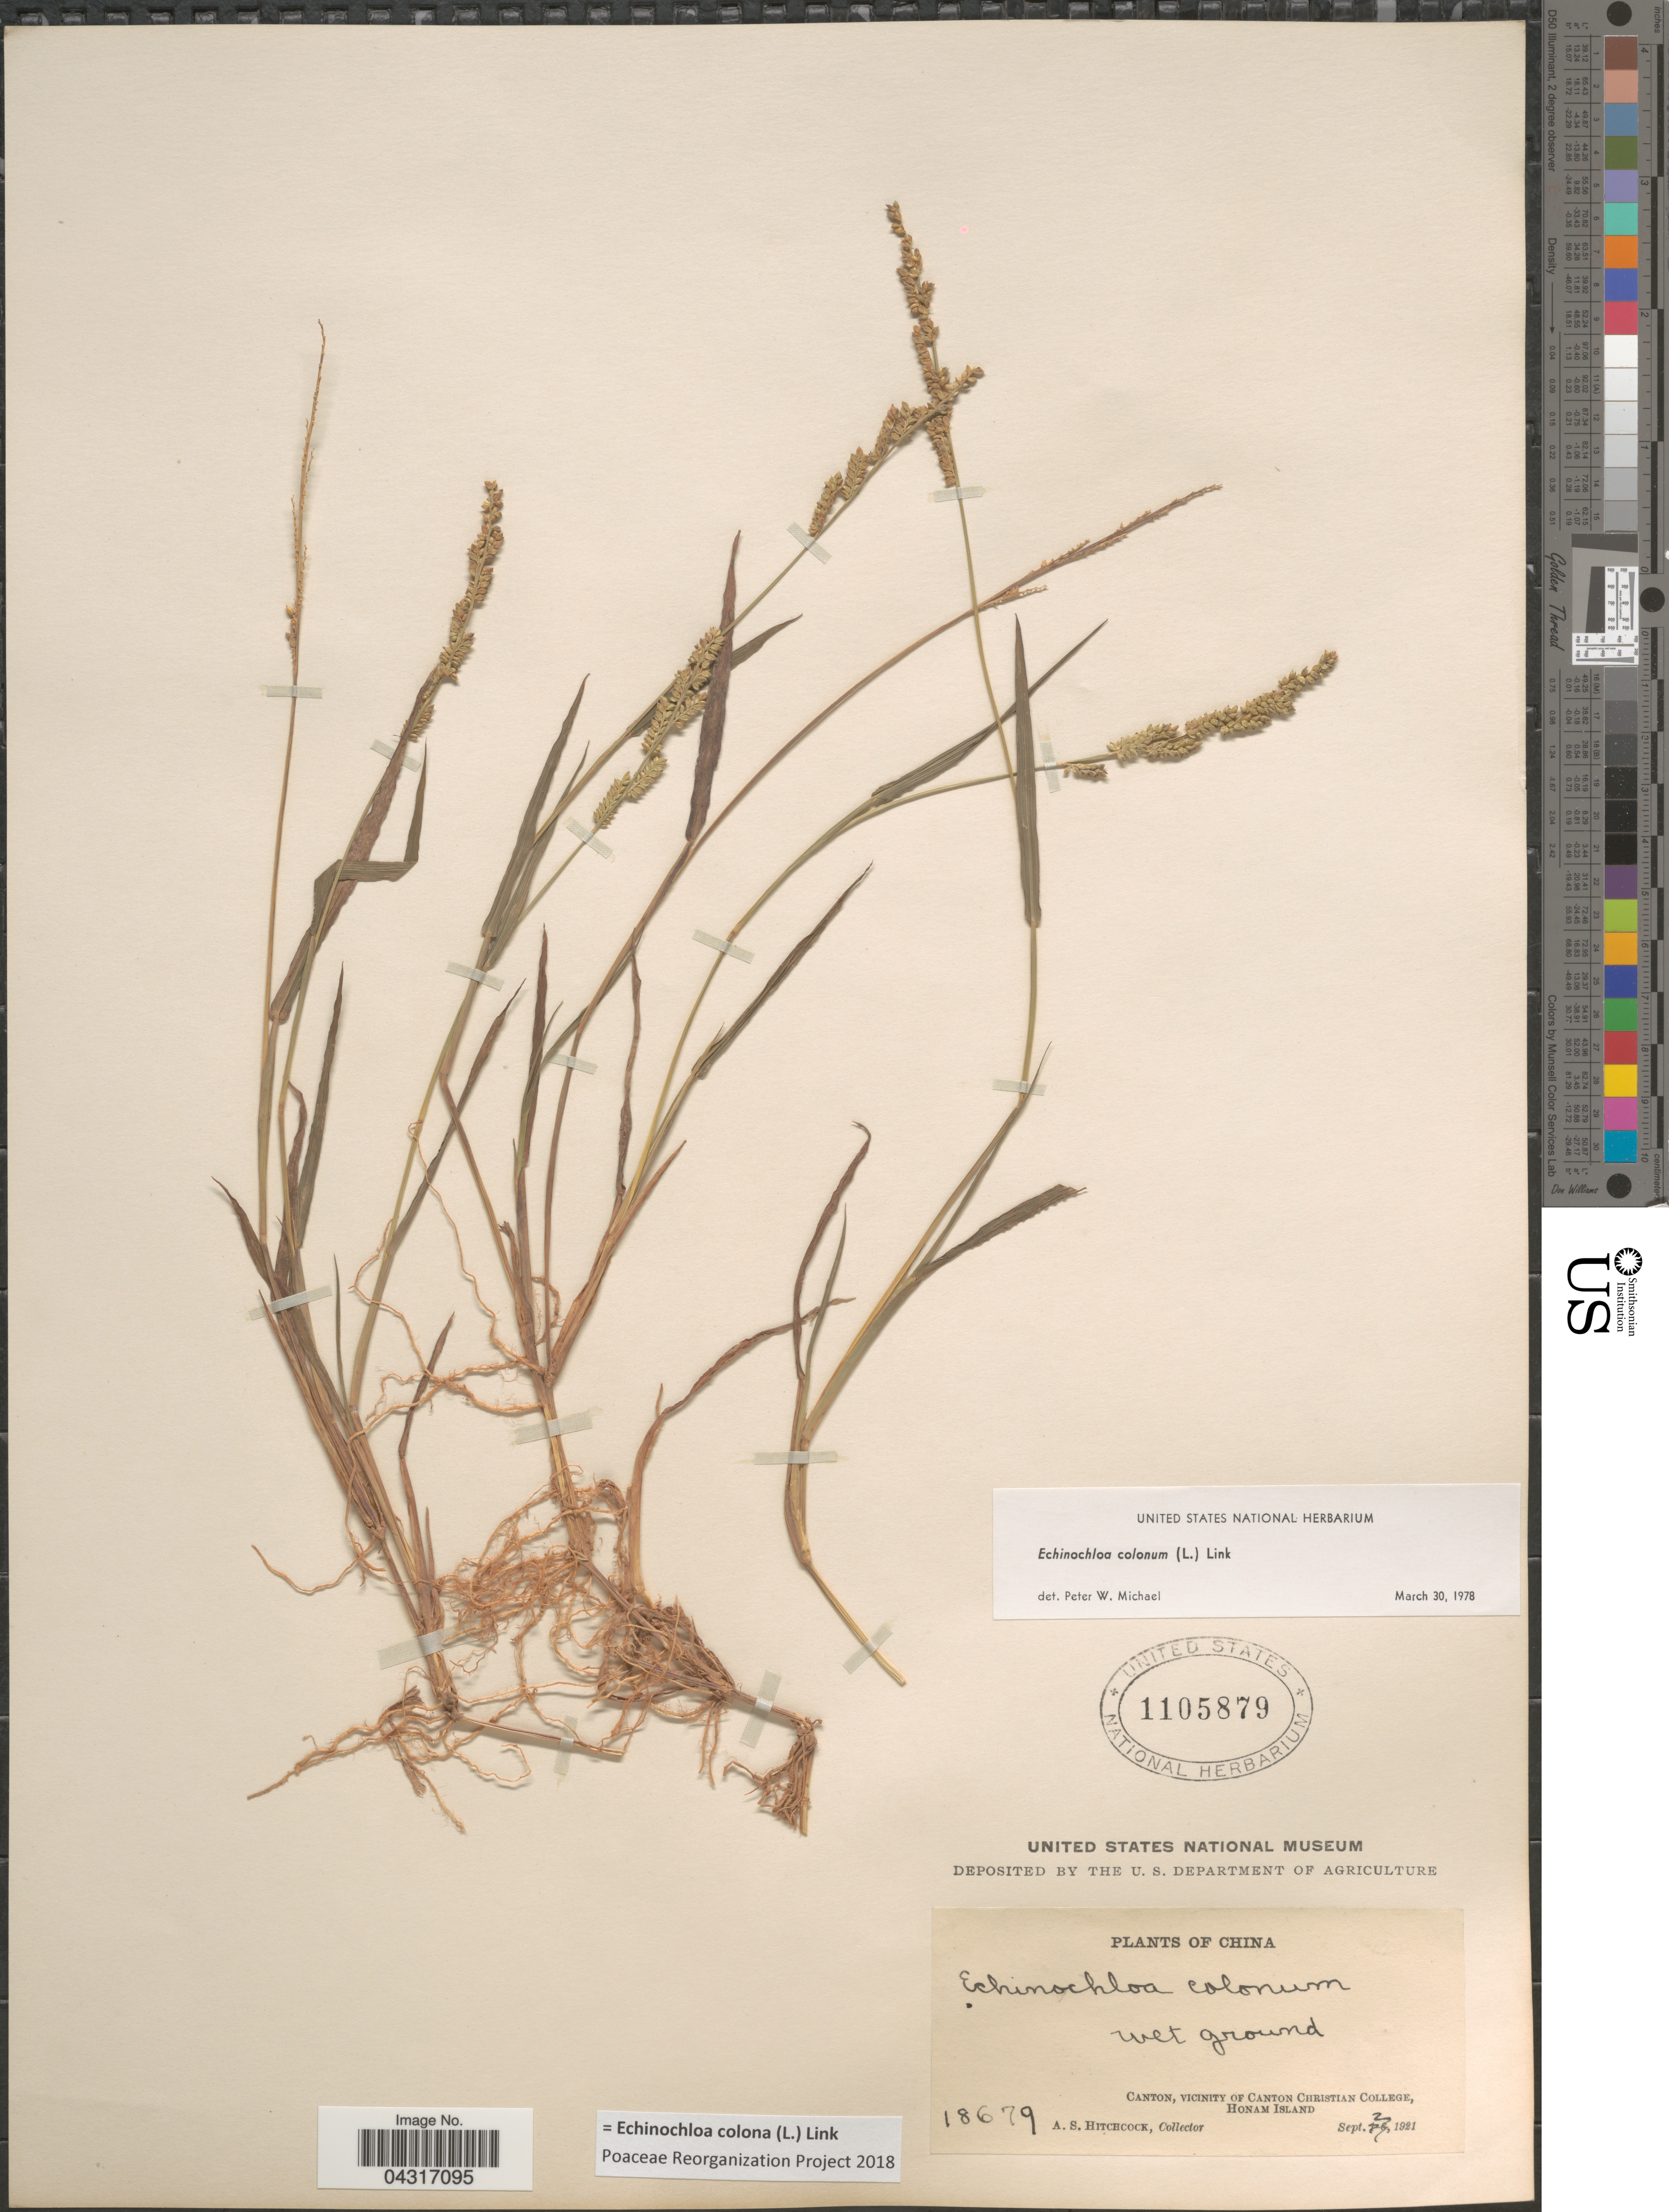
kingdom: Plantae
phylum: Tracheophyta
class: Liliopsida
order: Poales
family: Poaceae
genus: Echinochloa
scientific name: Echinochloa colona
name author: (L.) Link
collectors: A. S. Hitchcock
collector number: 18679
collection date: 1921-09-02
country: China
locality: Canton, vicinity of Canton Christian College, Honam Island.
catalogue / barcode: US 1105879